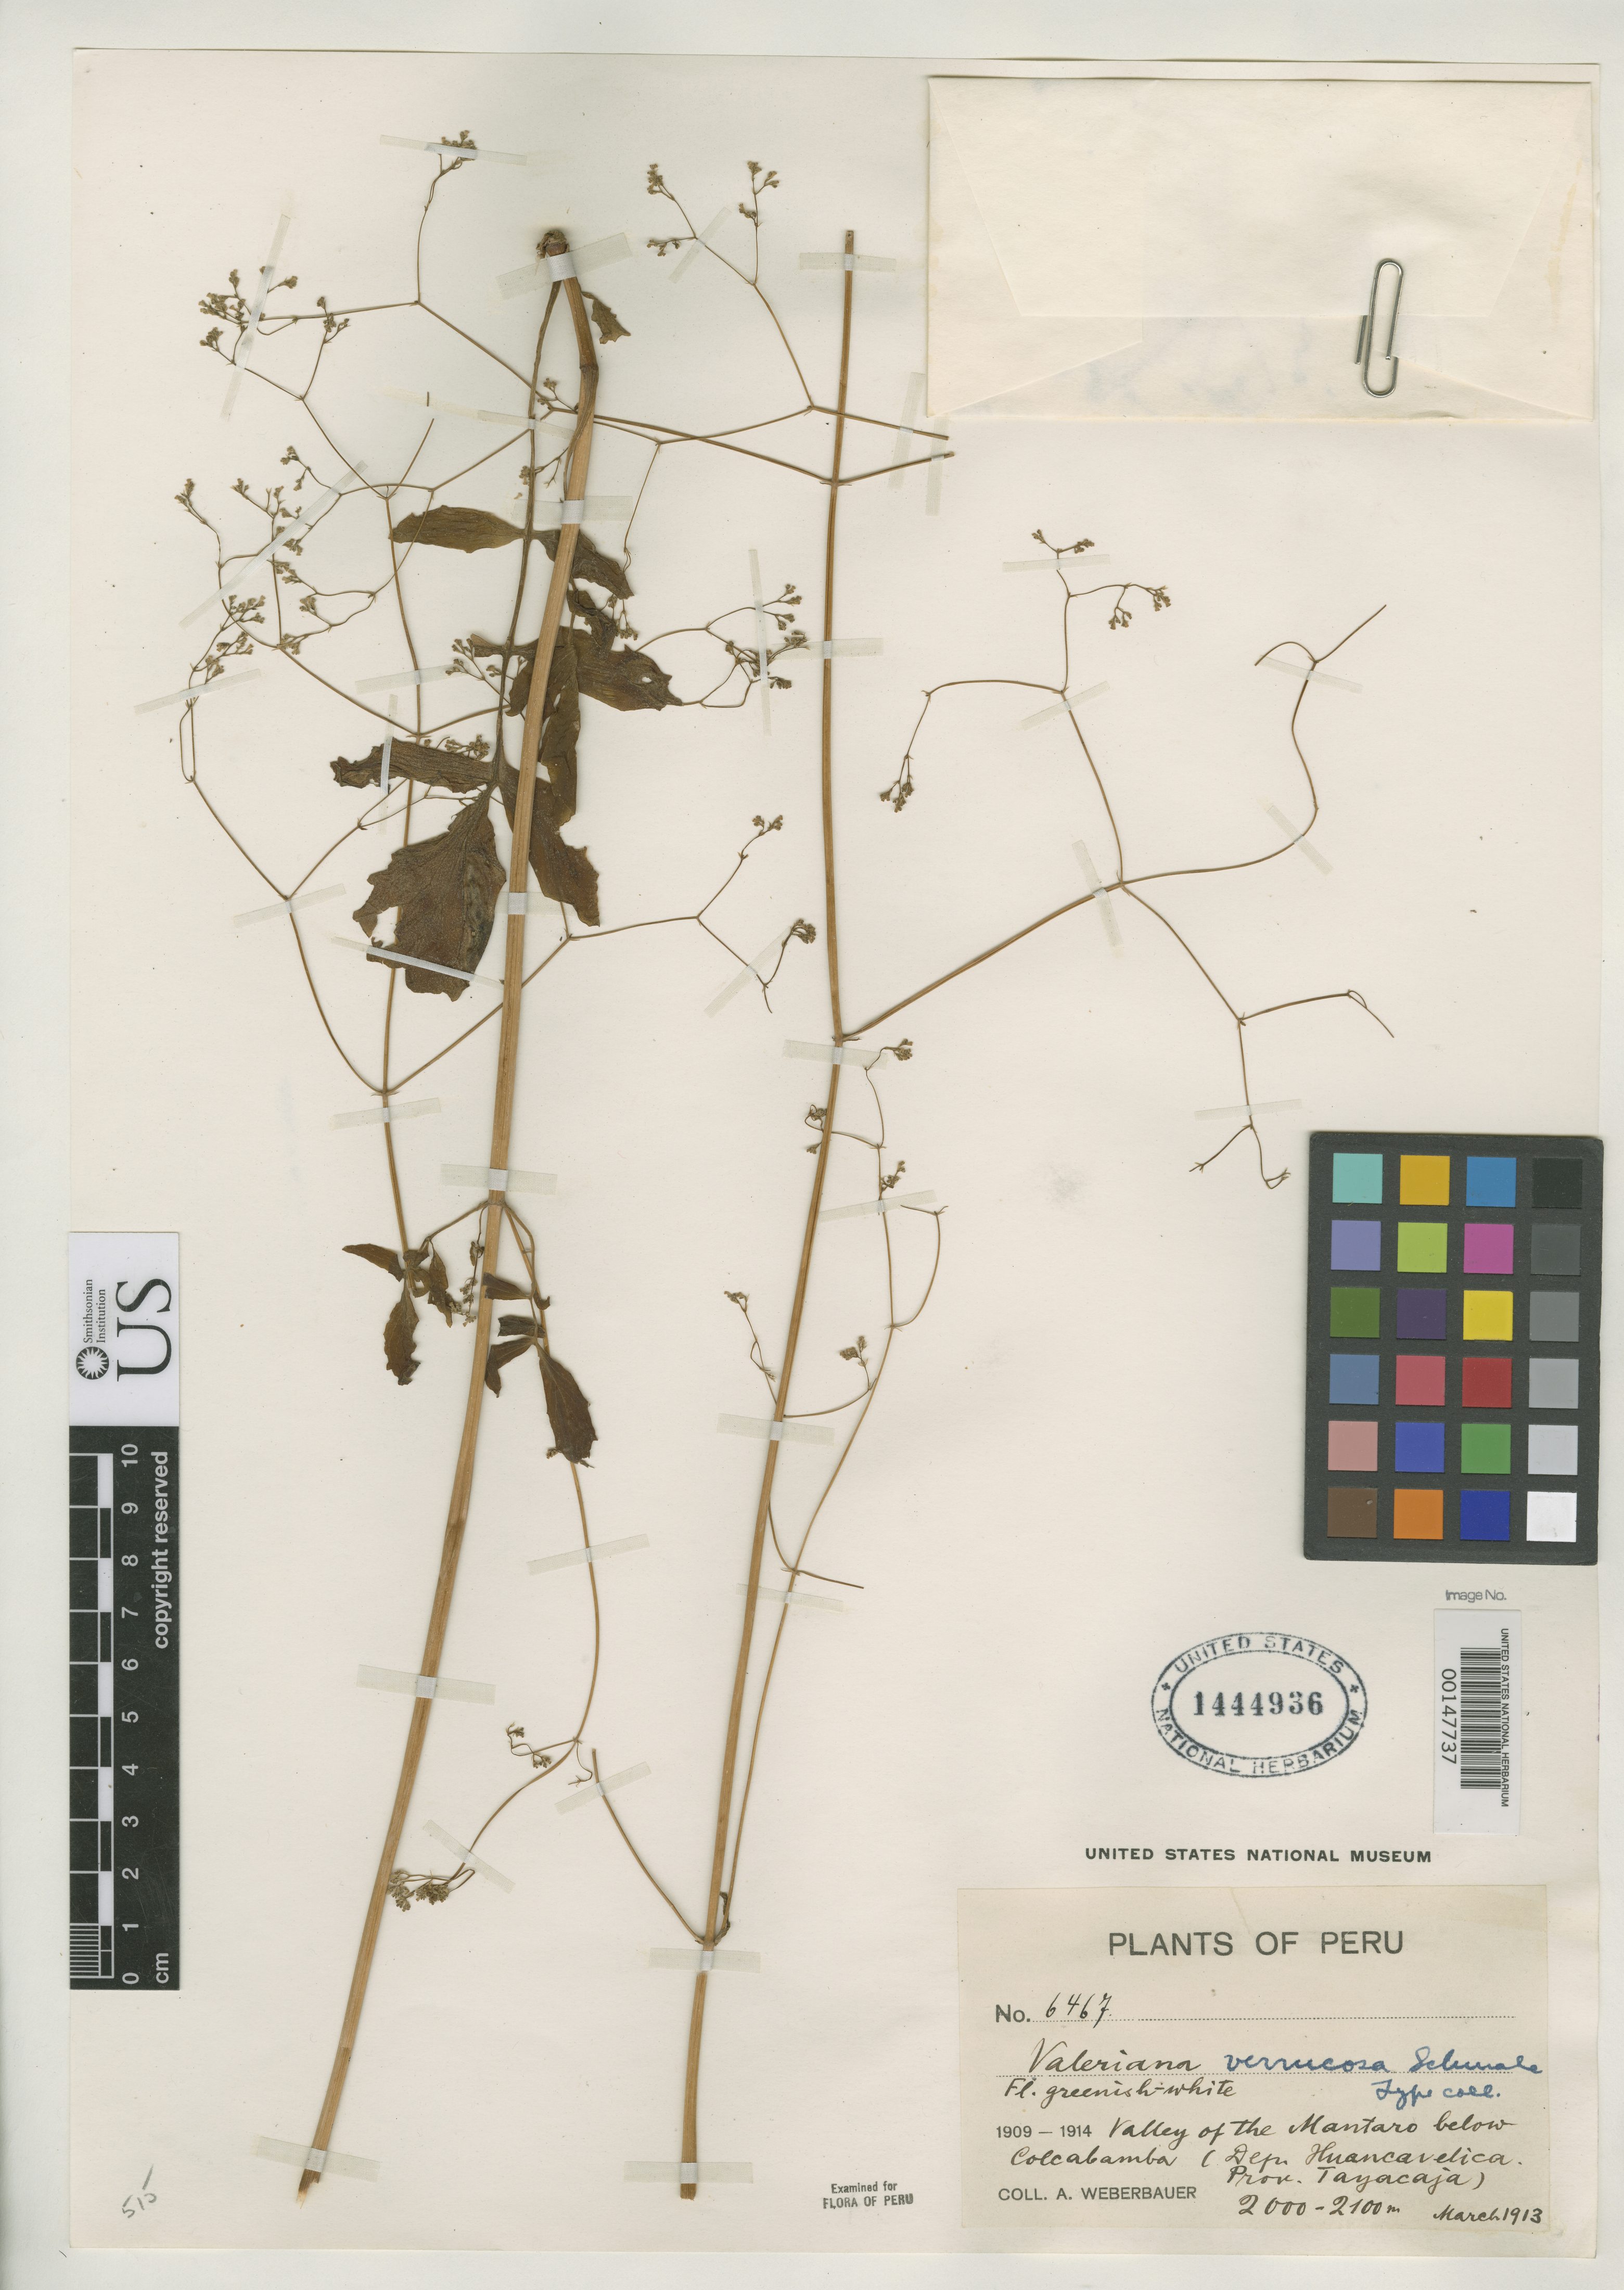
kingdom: Plantae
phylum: Tracheophyta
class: Magnoliopsida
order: Dipsacales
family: Caprifoliaceae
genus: Valeriana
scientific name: Valeriana verrucosa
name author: Schmale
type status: Isotype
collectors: A. Weberbauer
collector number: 6467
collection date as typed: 11 Mar 1913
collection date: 1913-03-11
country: Peru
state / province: Huancavelica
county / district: Tayacaja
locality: Valley of Mantaro below Colcabamba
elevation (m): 2000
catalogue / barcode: US 1444936